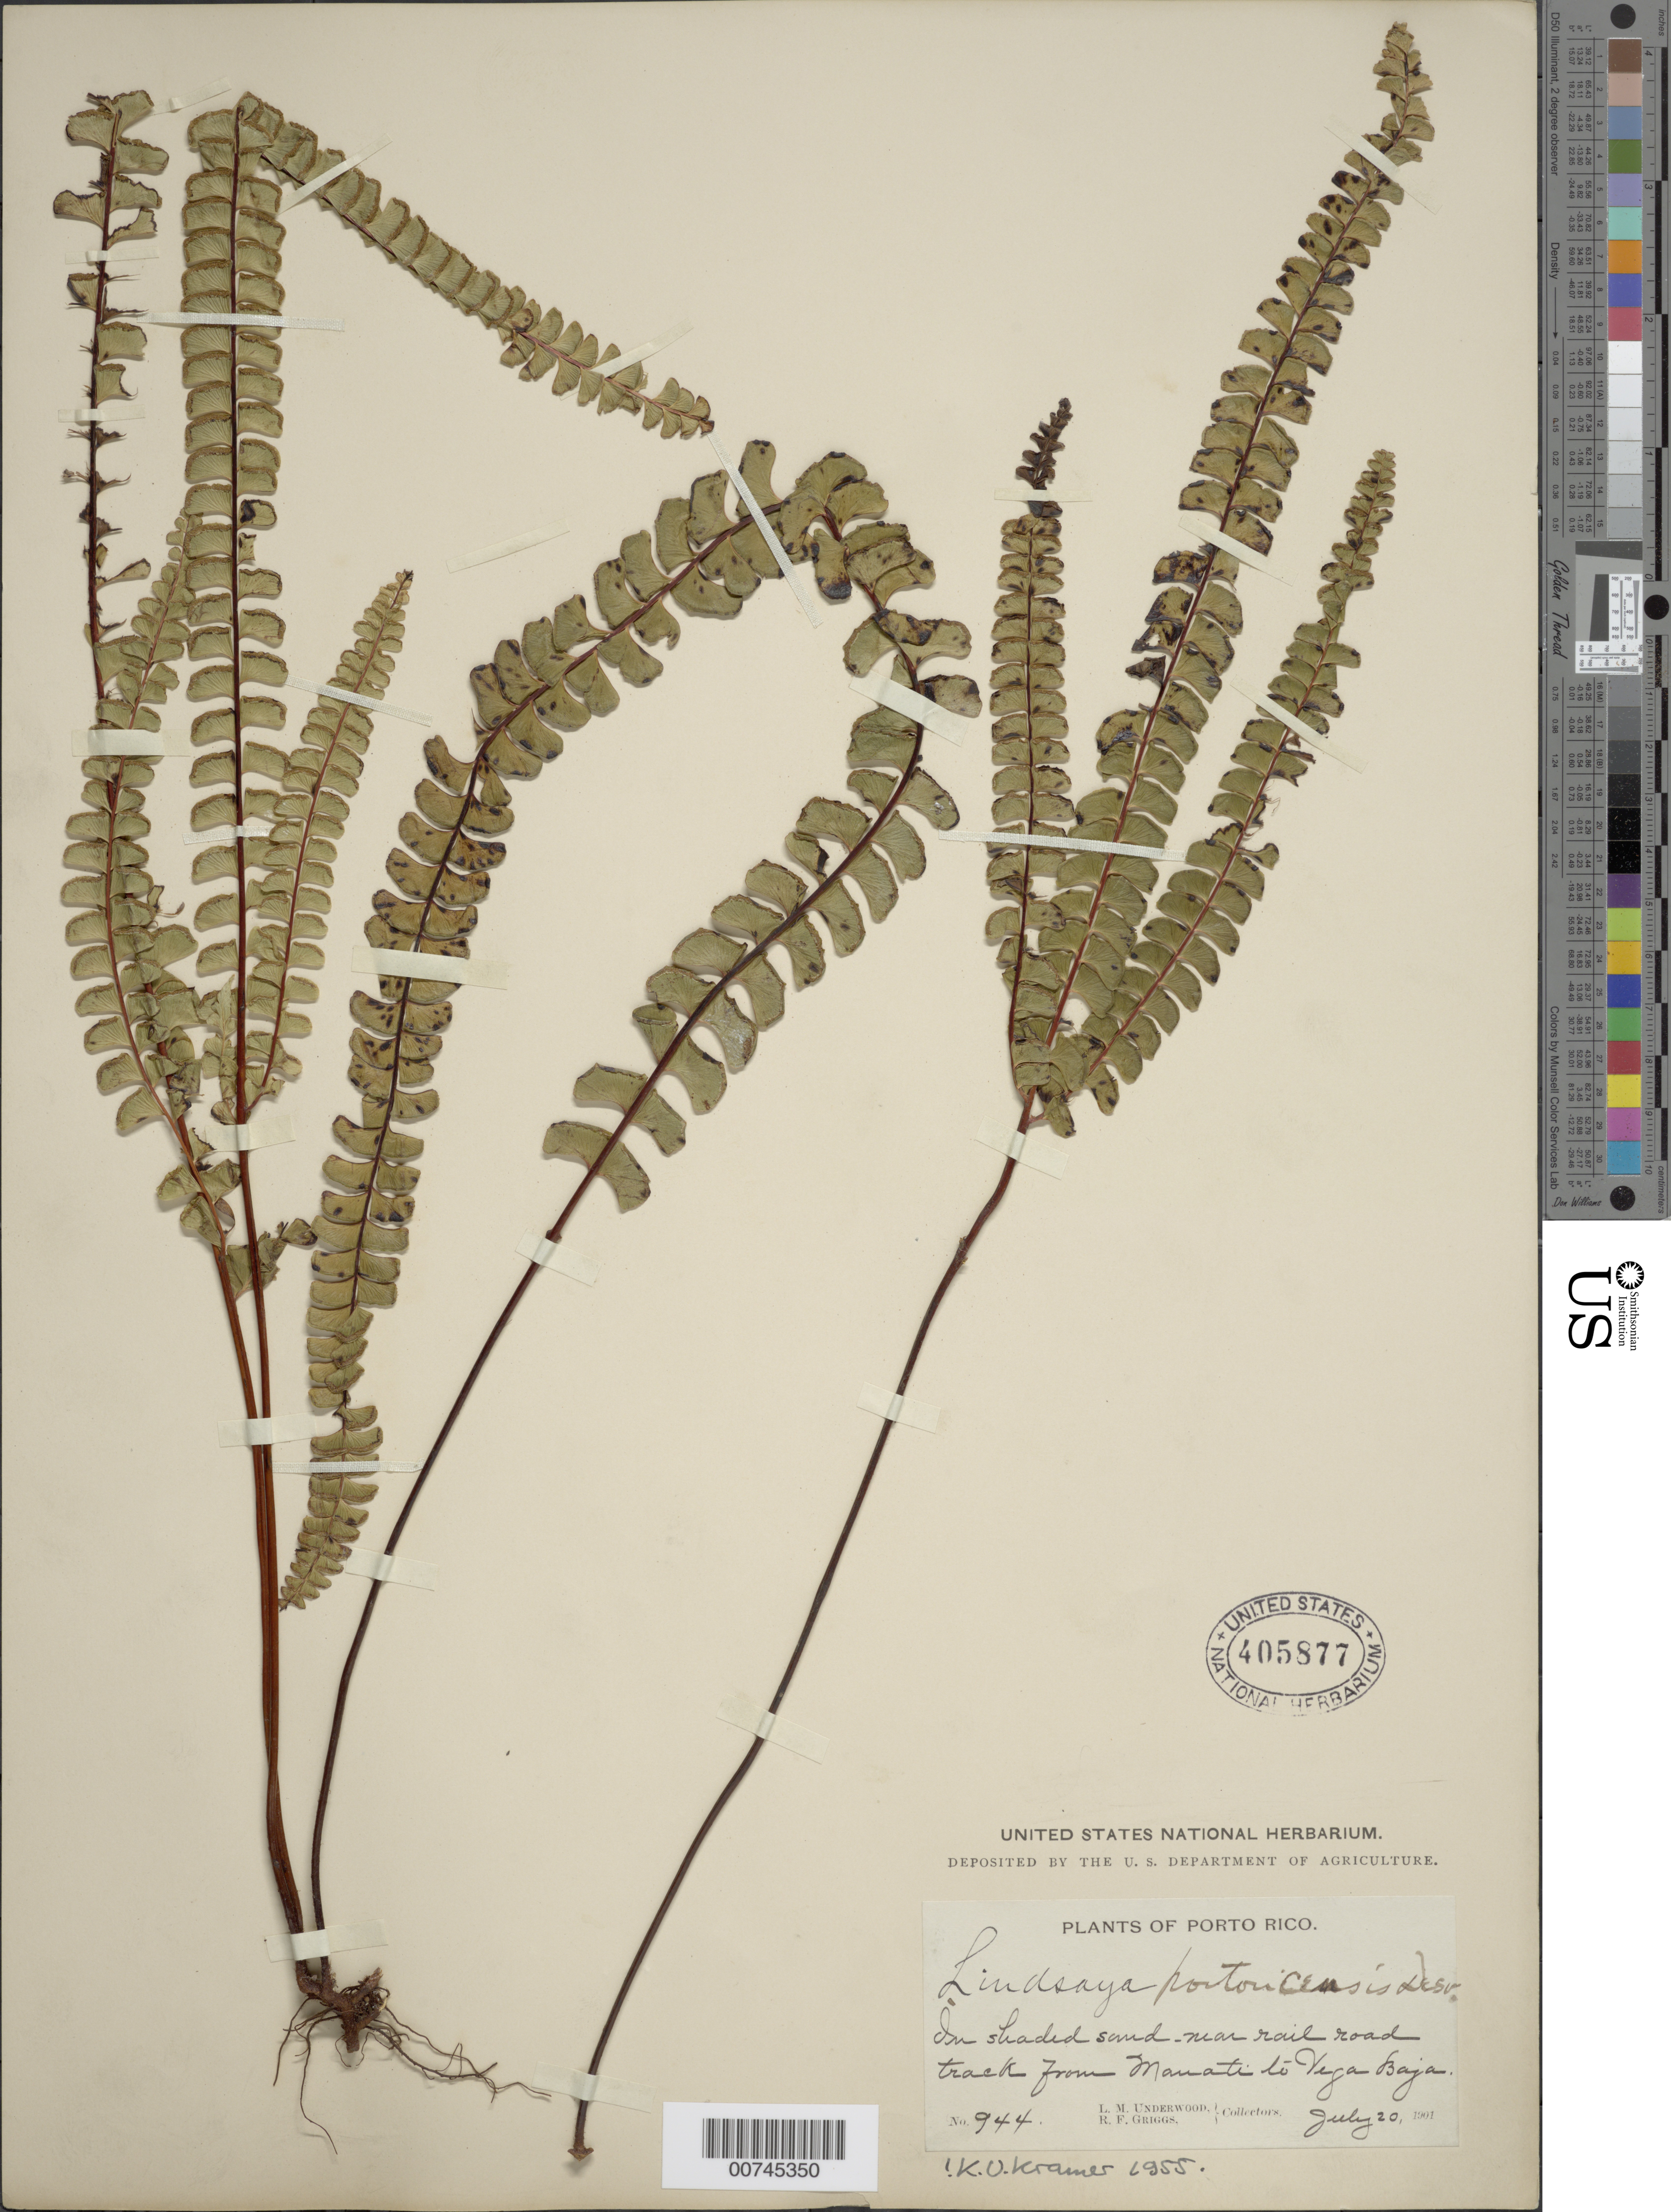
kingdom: Plantae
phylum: Tracheophyta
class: Polypodiopsida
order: Polypodiales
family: Lindsaeaceae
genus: Lindsaea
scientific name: Lindsaea portoricensis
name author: Desv.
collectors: L. M. Underwood & R. F. Griggs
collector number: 944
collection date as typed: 20 Jul 1901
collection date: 1901-07-20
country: Puerto Rico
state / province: Vega Baja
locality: Near rail road track from Manatí to Vega Baja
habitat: On shaded sand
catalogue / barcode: US 405877